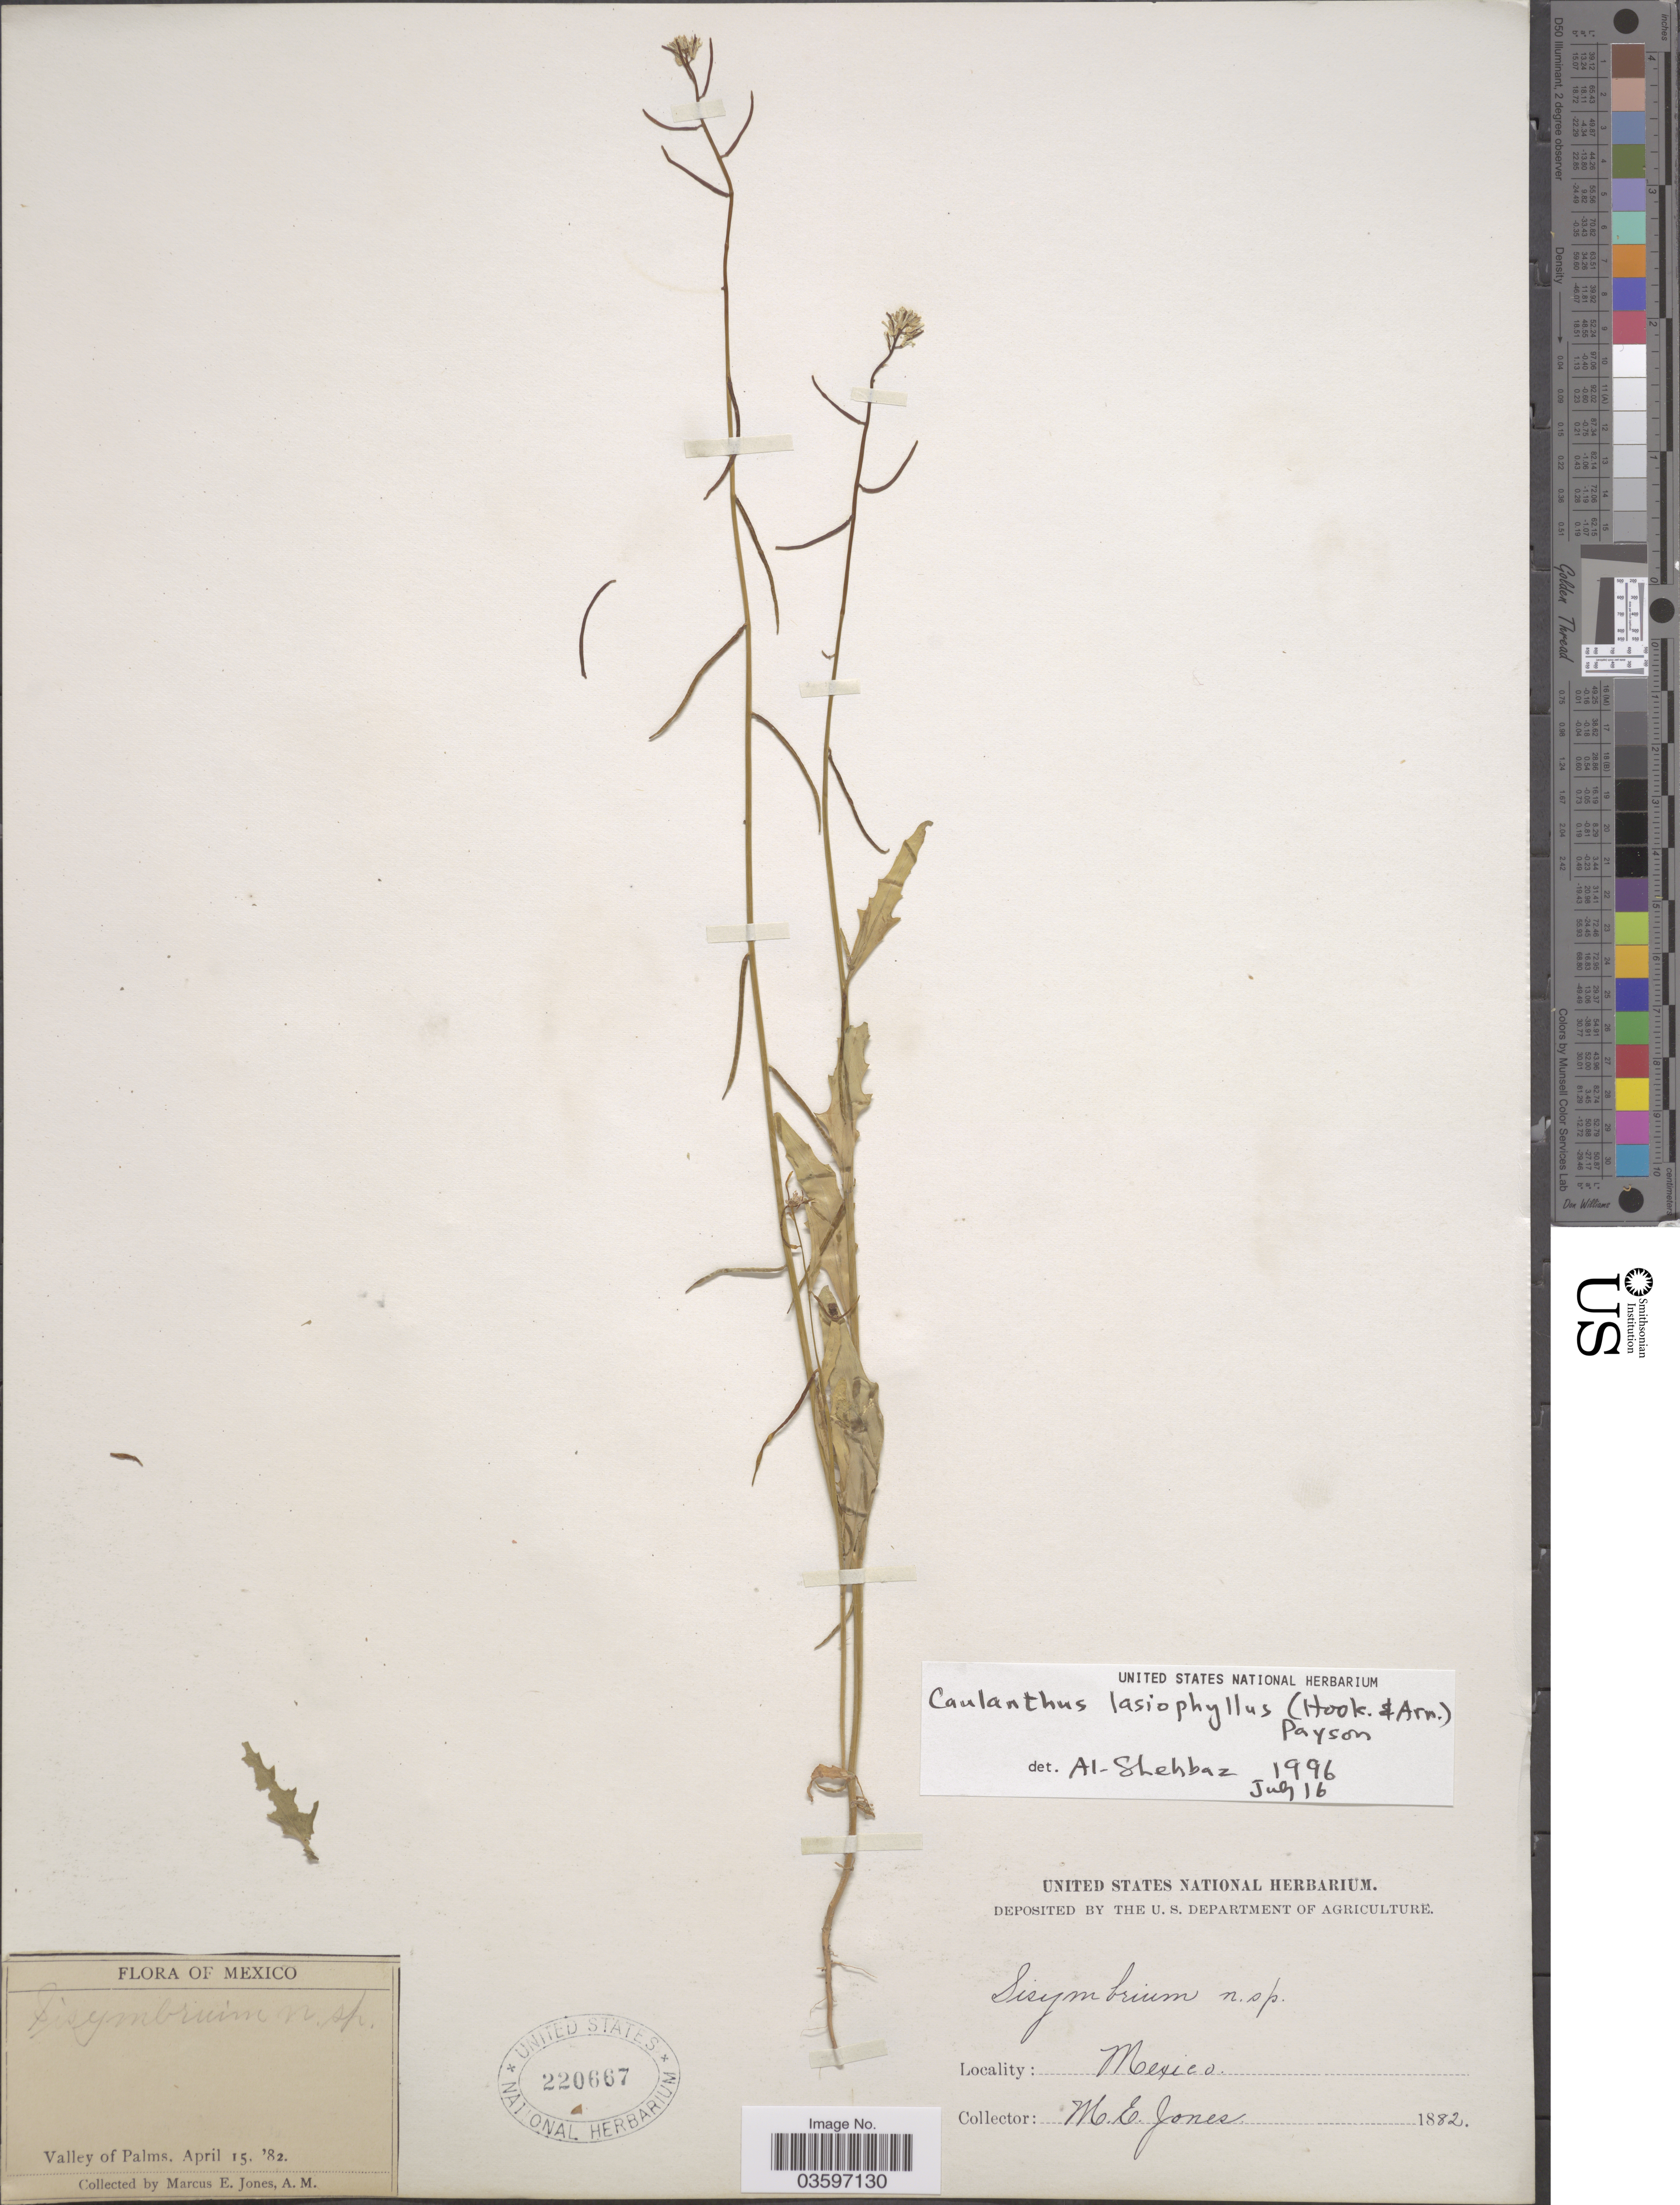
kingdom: Plantae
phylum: Tracheophyta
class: Magnoliopsida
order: Brassicales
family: Brassicaceae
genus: Caulanthus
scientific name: Caulanthus lasiophyllus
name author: (Hook. & Arn.) Payson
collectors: M. E. Jones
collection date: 1882-04-15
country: Mexico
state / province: México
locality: Valley of Palms.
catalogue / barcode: US 220667